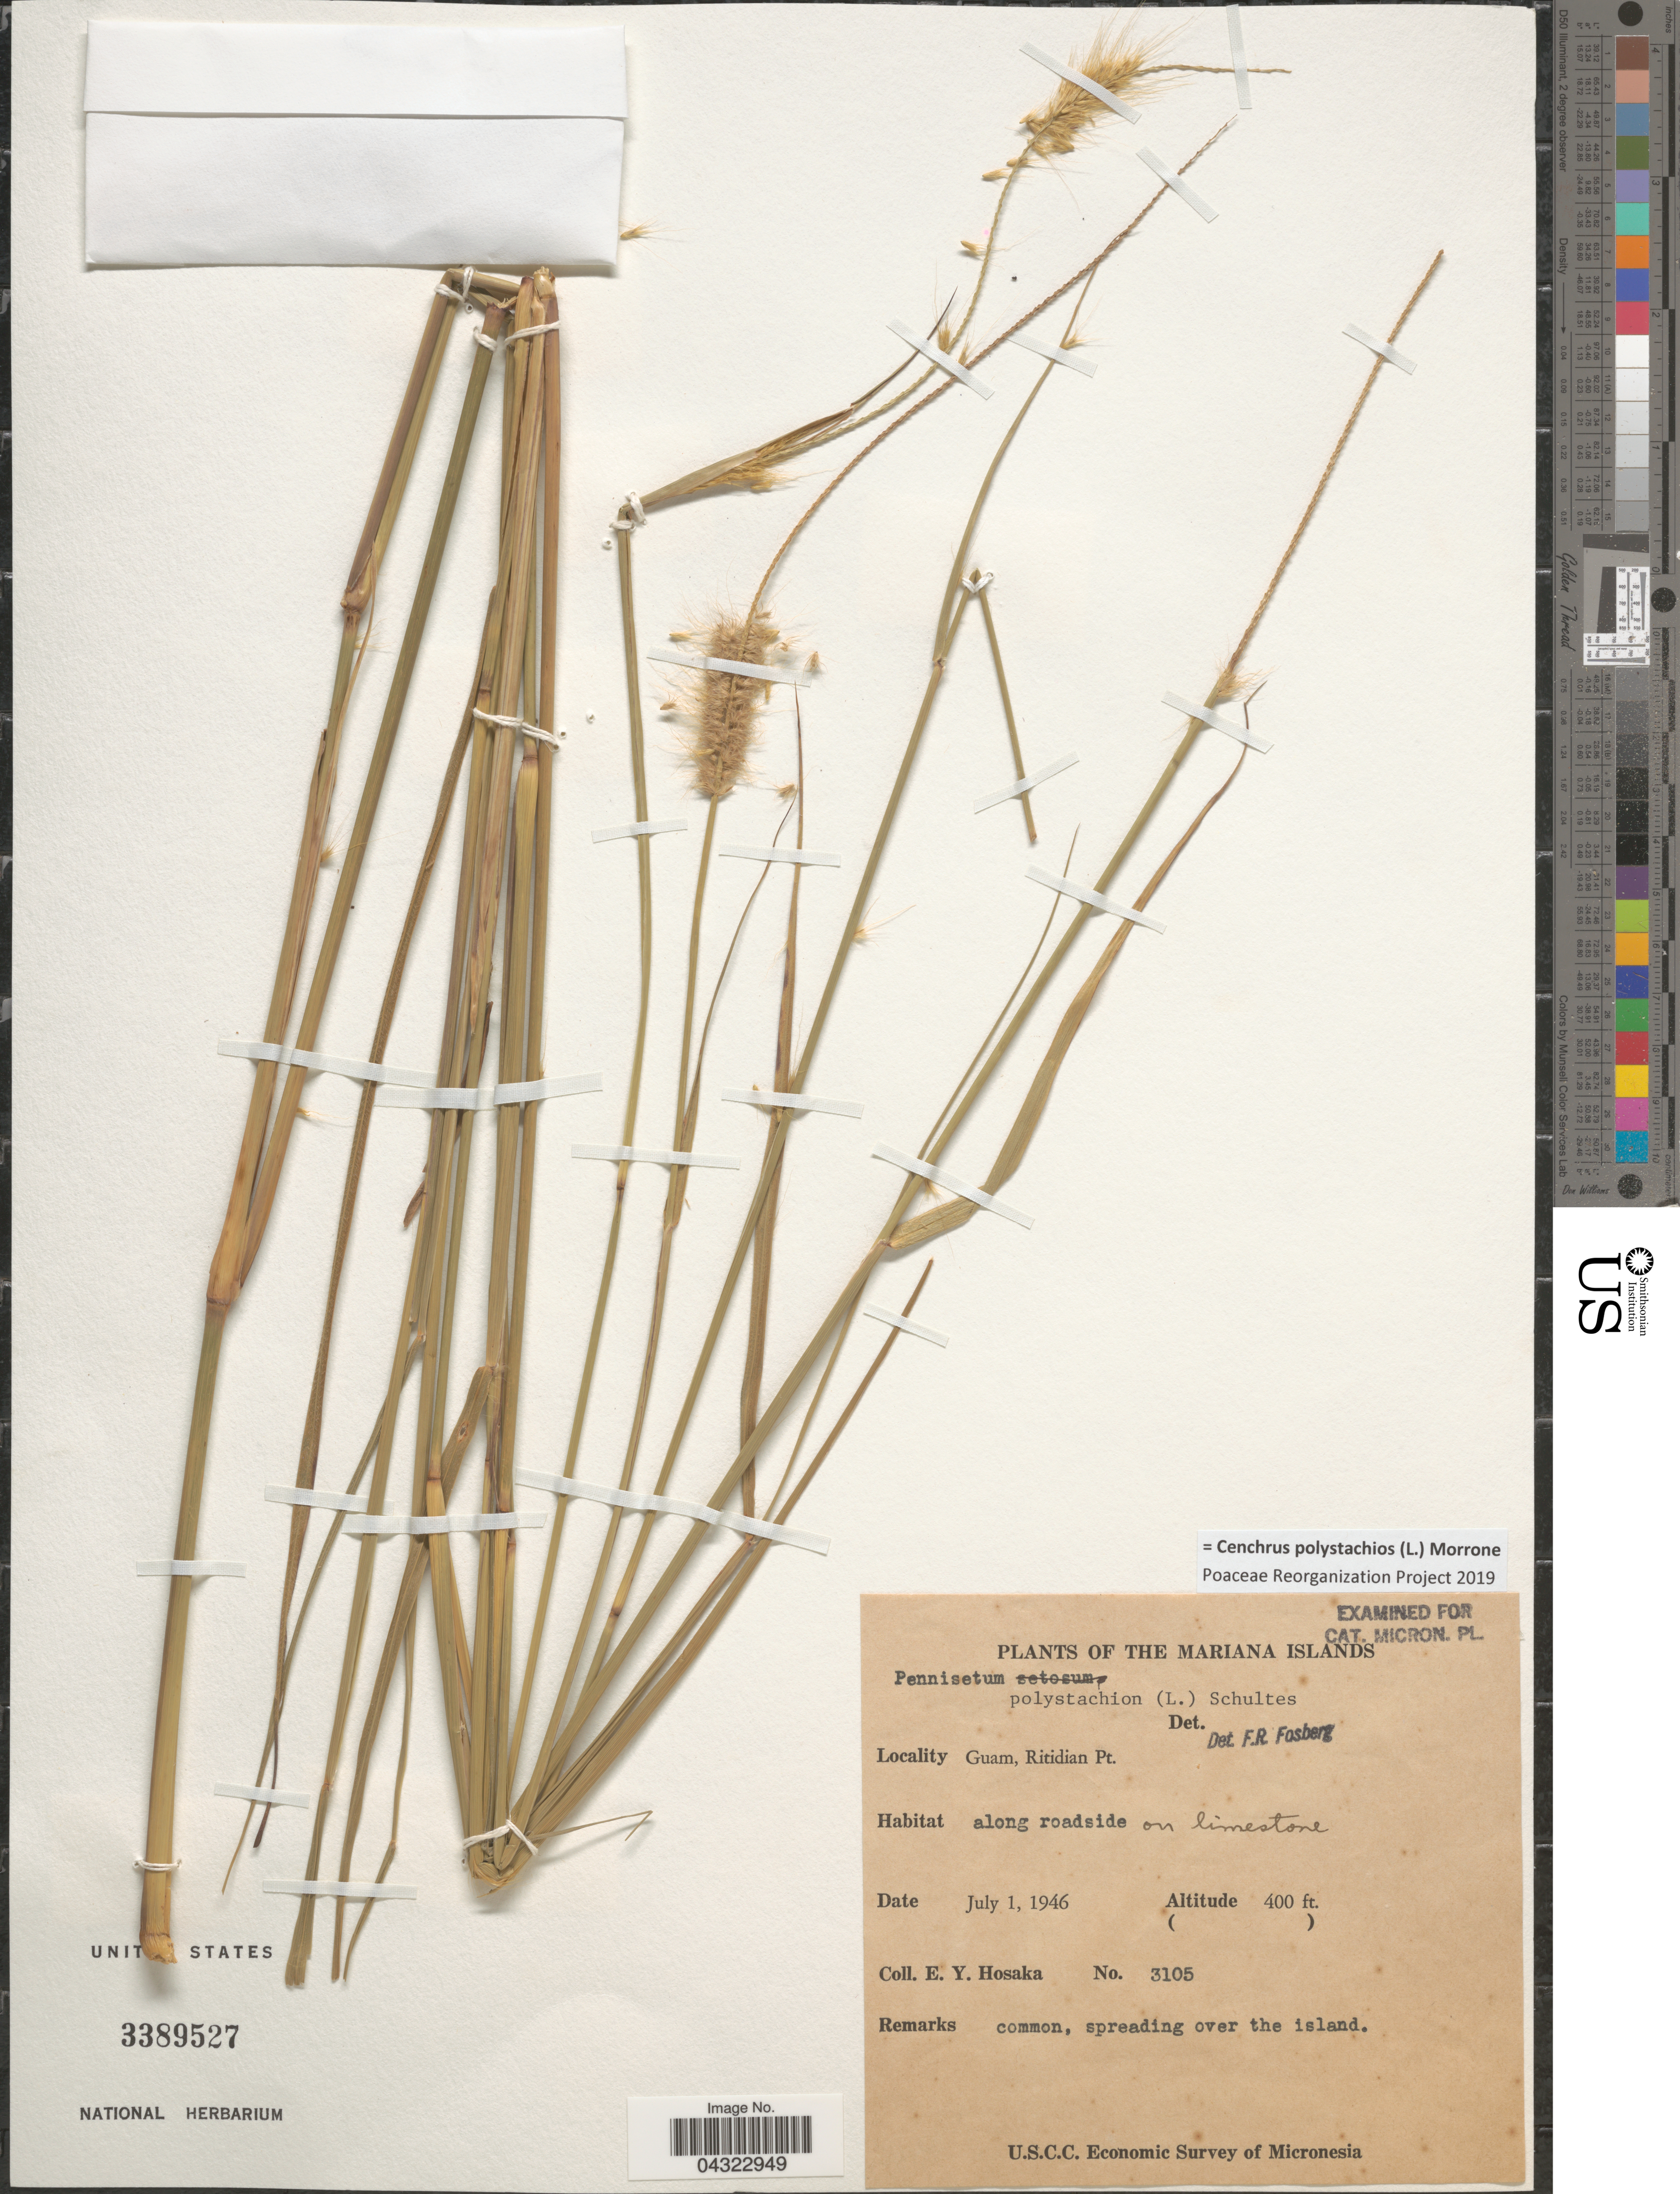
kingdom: Plantae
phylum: Tracheophyta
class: Liliopsida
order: Poales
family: Poaceae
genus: Cenchrus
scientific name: Cenchrus polystachios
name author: (L.) Morrone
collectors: E. Y. Hosaka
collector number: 3105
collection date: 1946-07-01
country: Guam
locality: The Mariana Islands. Guam, Ritidian Pt. Along roadside on limestone. U.S.C.C. Economic Survey of Micronesia.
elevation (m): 122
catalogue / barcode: US 3389527